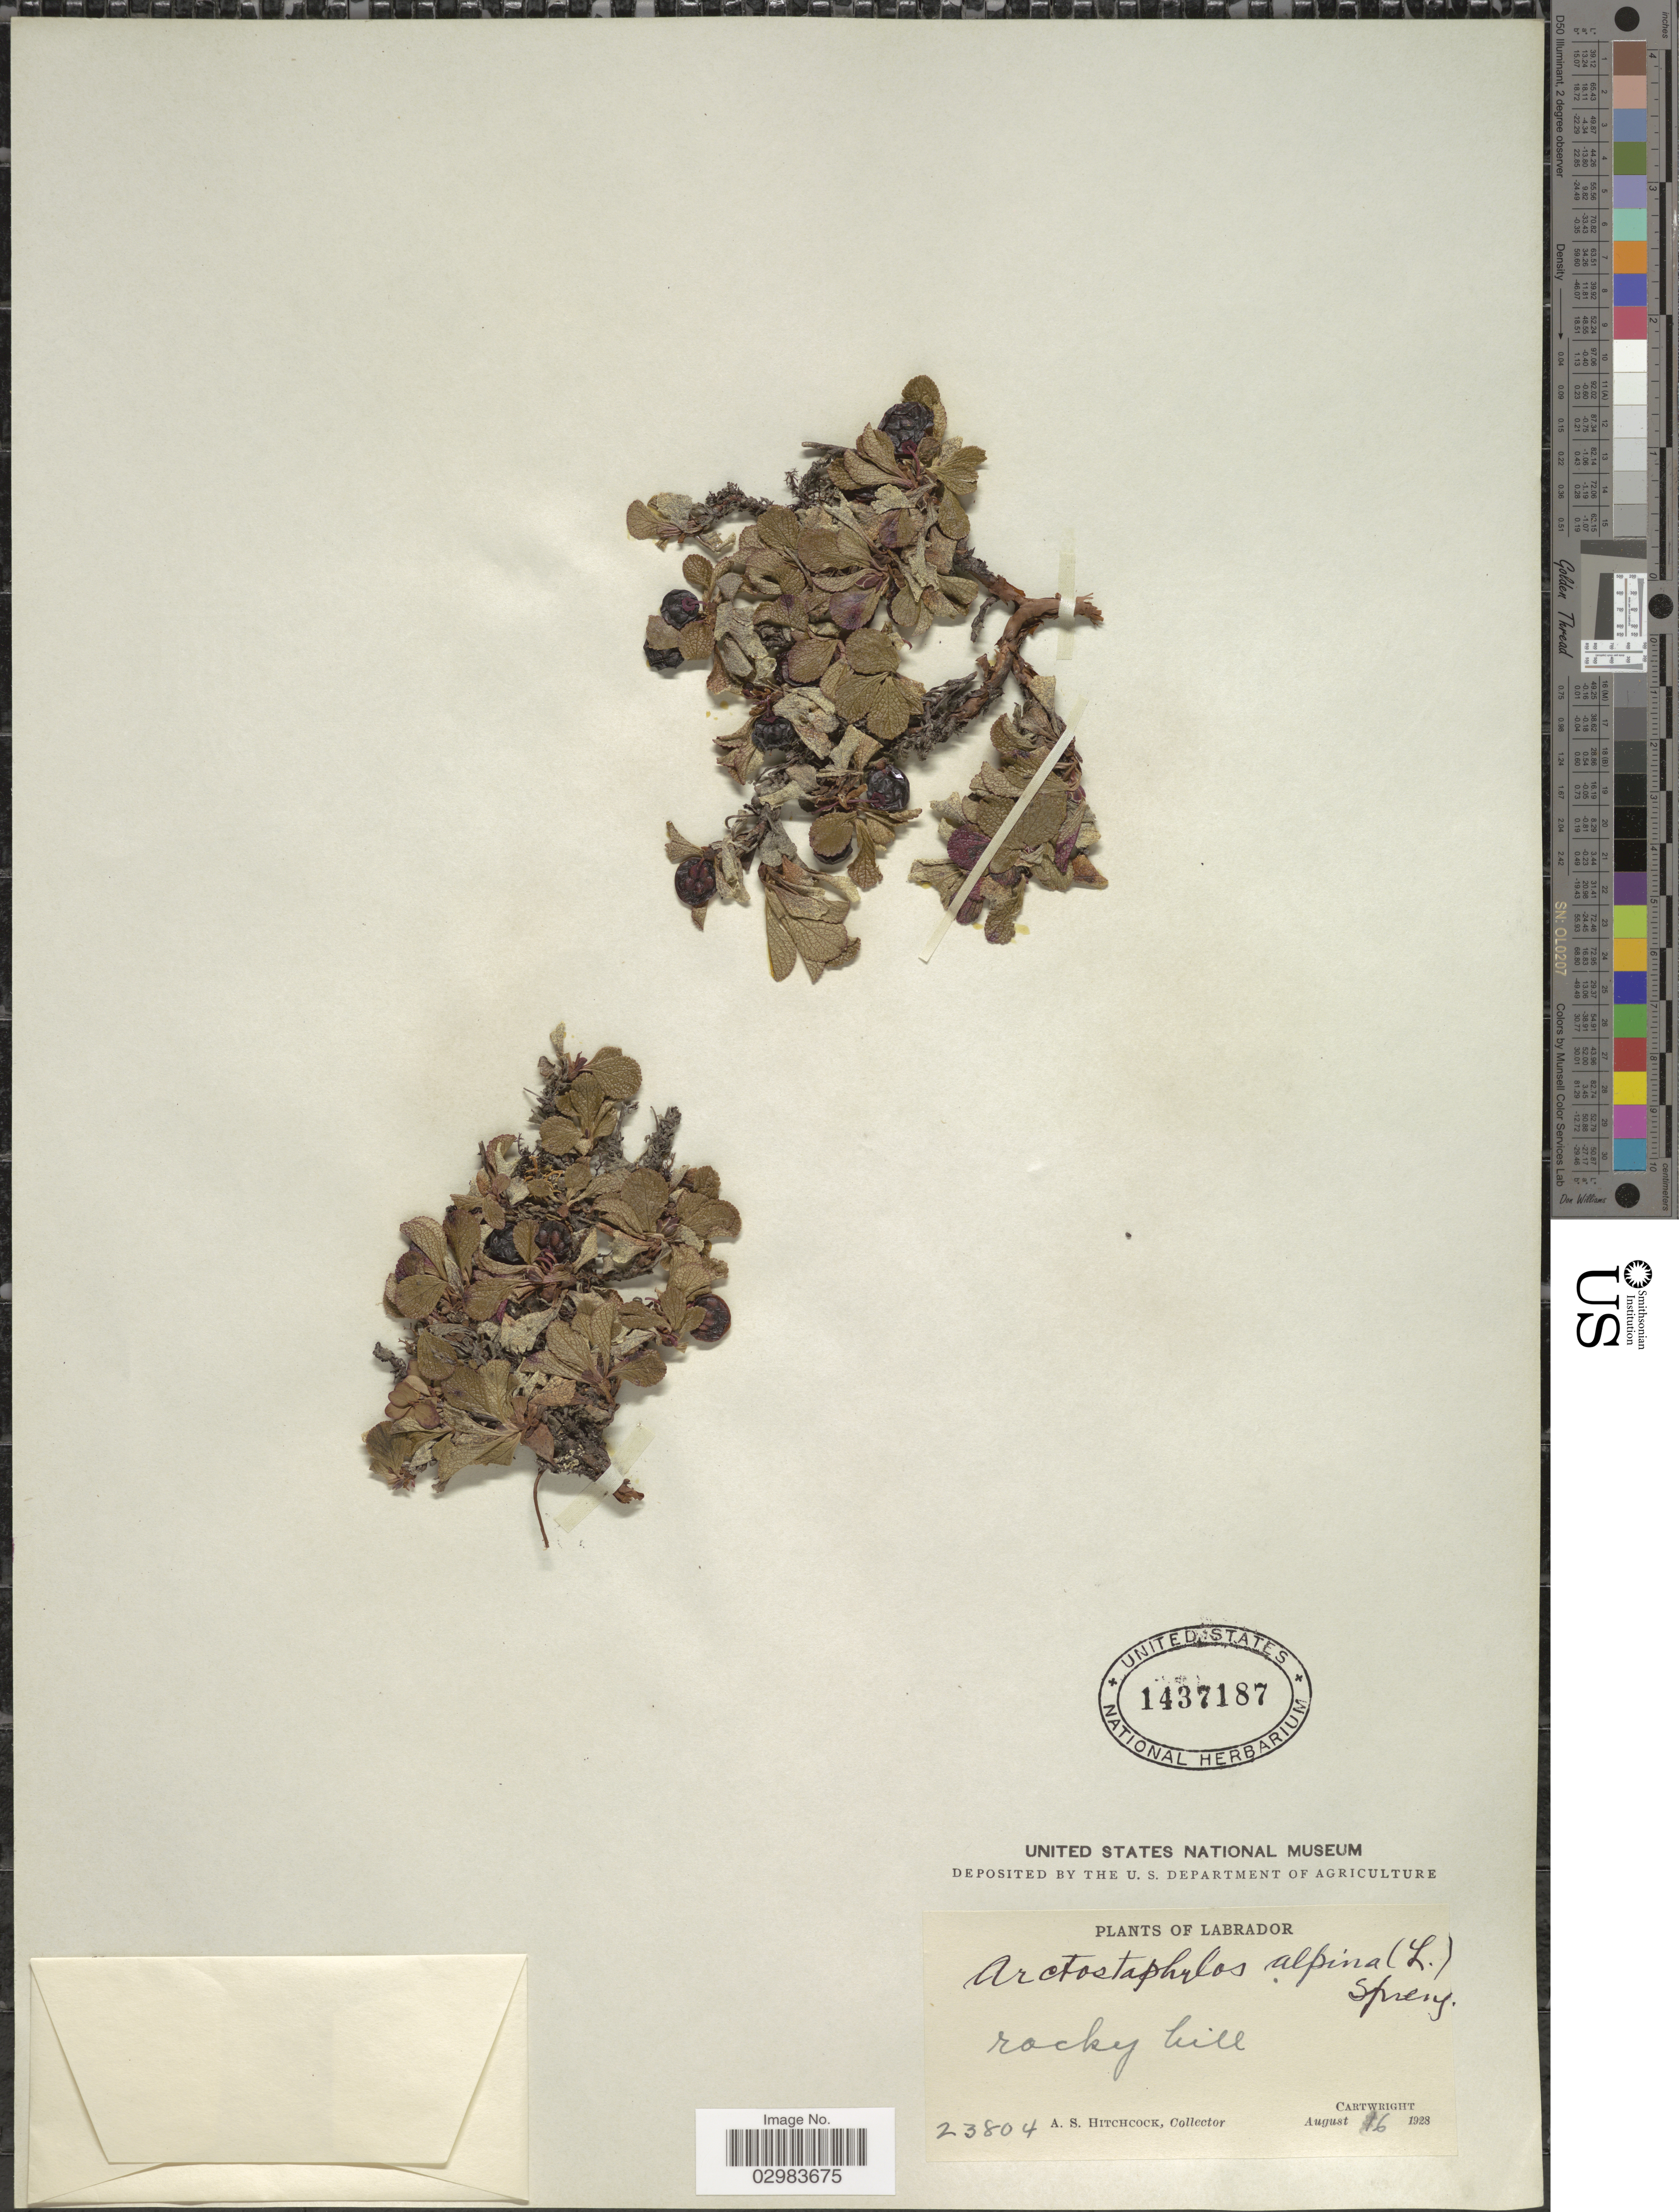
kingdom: Plantae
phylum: Tracheophyta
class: Magnoliopsida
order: Ericales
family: Ericaceae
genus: Arctostaphylos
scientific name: Arctostaphylos alpina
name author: (L.) Spreng.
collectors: A. S. Hitchcock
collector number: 23804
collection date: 1928-08-16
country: Canada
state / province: Newfoundland and Labrador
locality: Labrador. Rocky hill. Cartwright.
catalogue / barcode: US 1437187